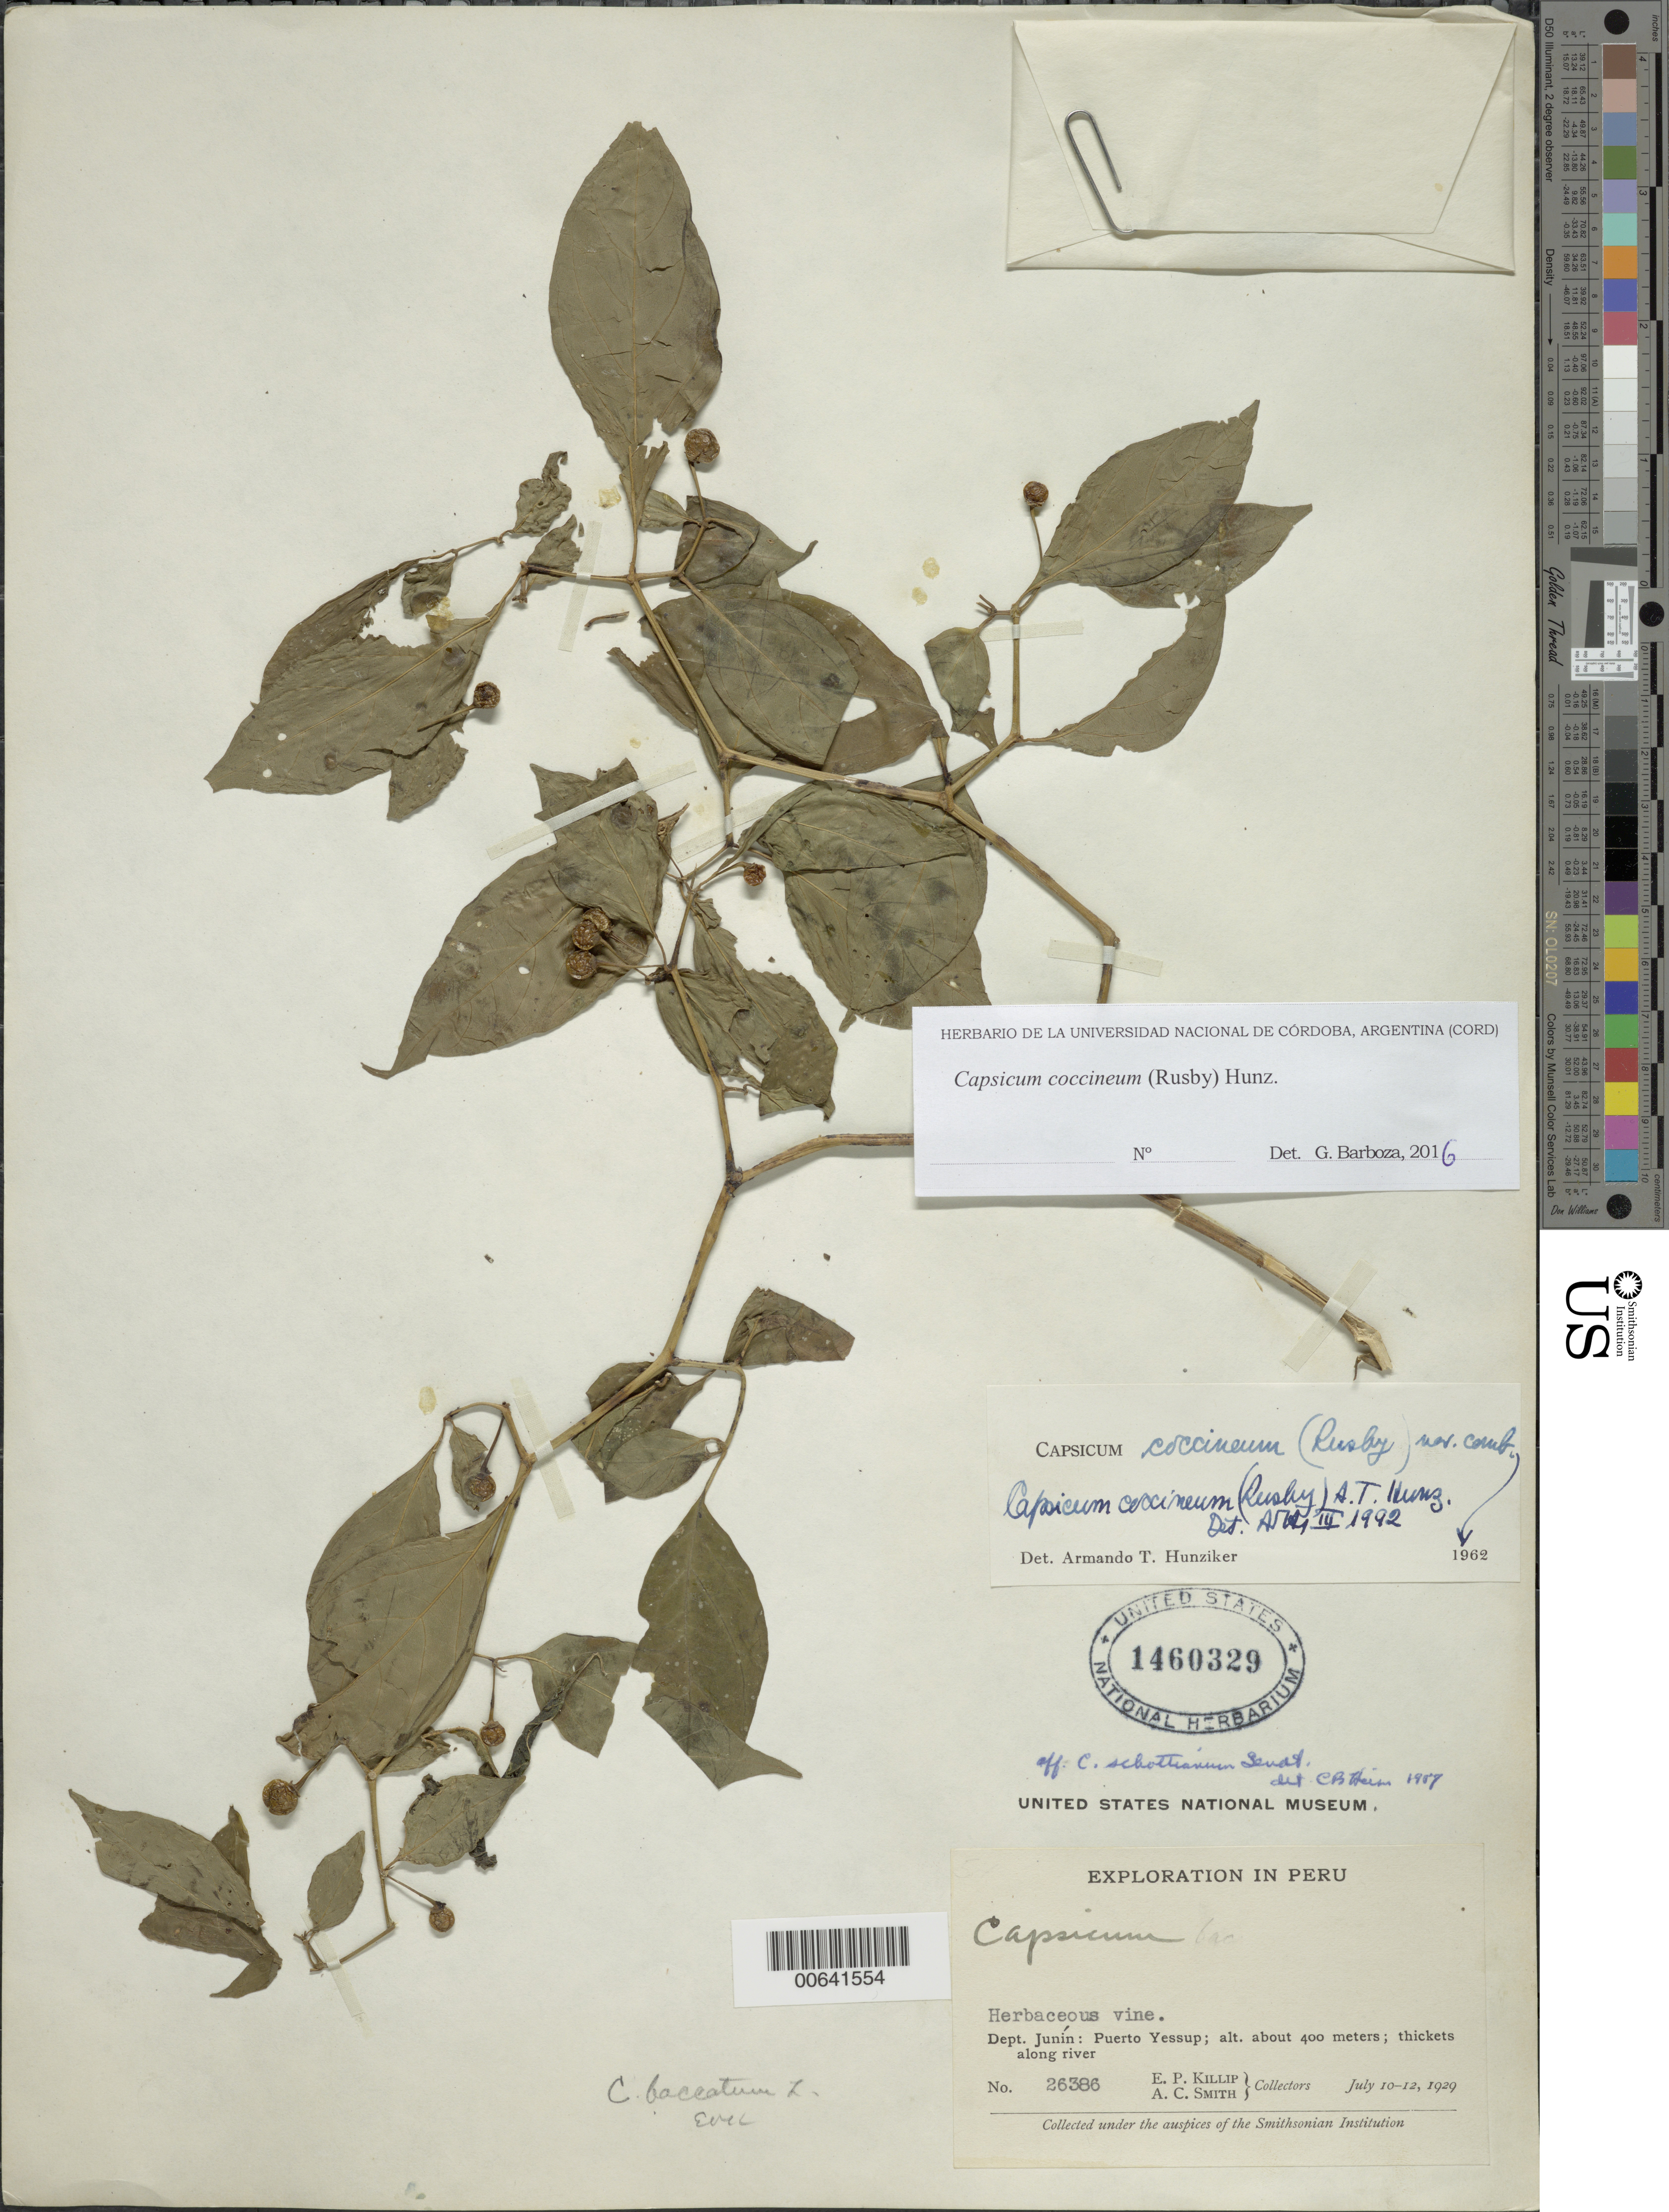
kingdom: Plantae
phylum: Tracheophyta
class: Magnoliopsida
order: Solanales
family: Solanaceae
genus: Capsicum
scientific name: Capsicum coccineum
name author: (Rusby) Hunz.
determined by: Barboza, G. E., (CORD), Museo Botanico - Cordoba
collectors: E. P. Killip & A. C. Smith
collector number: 26386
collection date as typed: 10 Jul 1929 to 12 Jul 1929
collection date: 1929-07-10/1929-07-12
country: Peru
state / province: Junín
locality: Puerto Yessup.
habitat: thickets along river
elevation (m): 400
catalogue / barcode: US 1460329